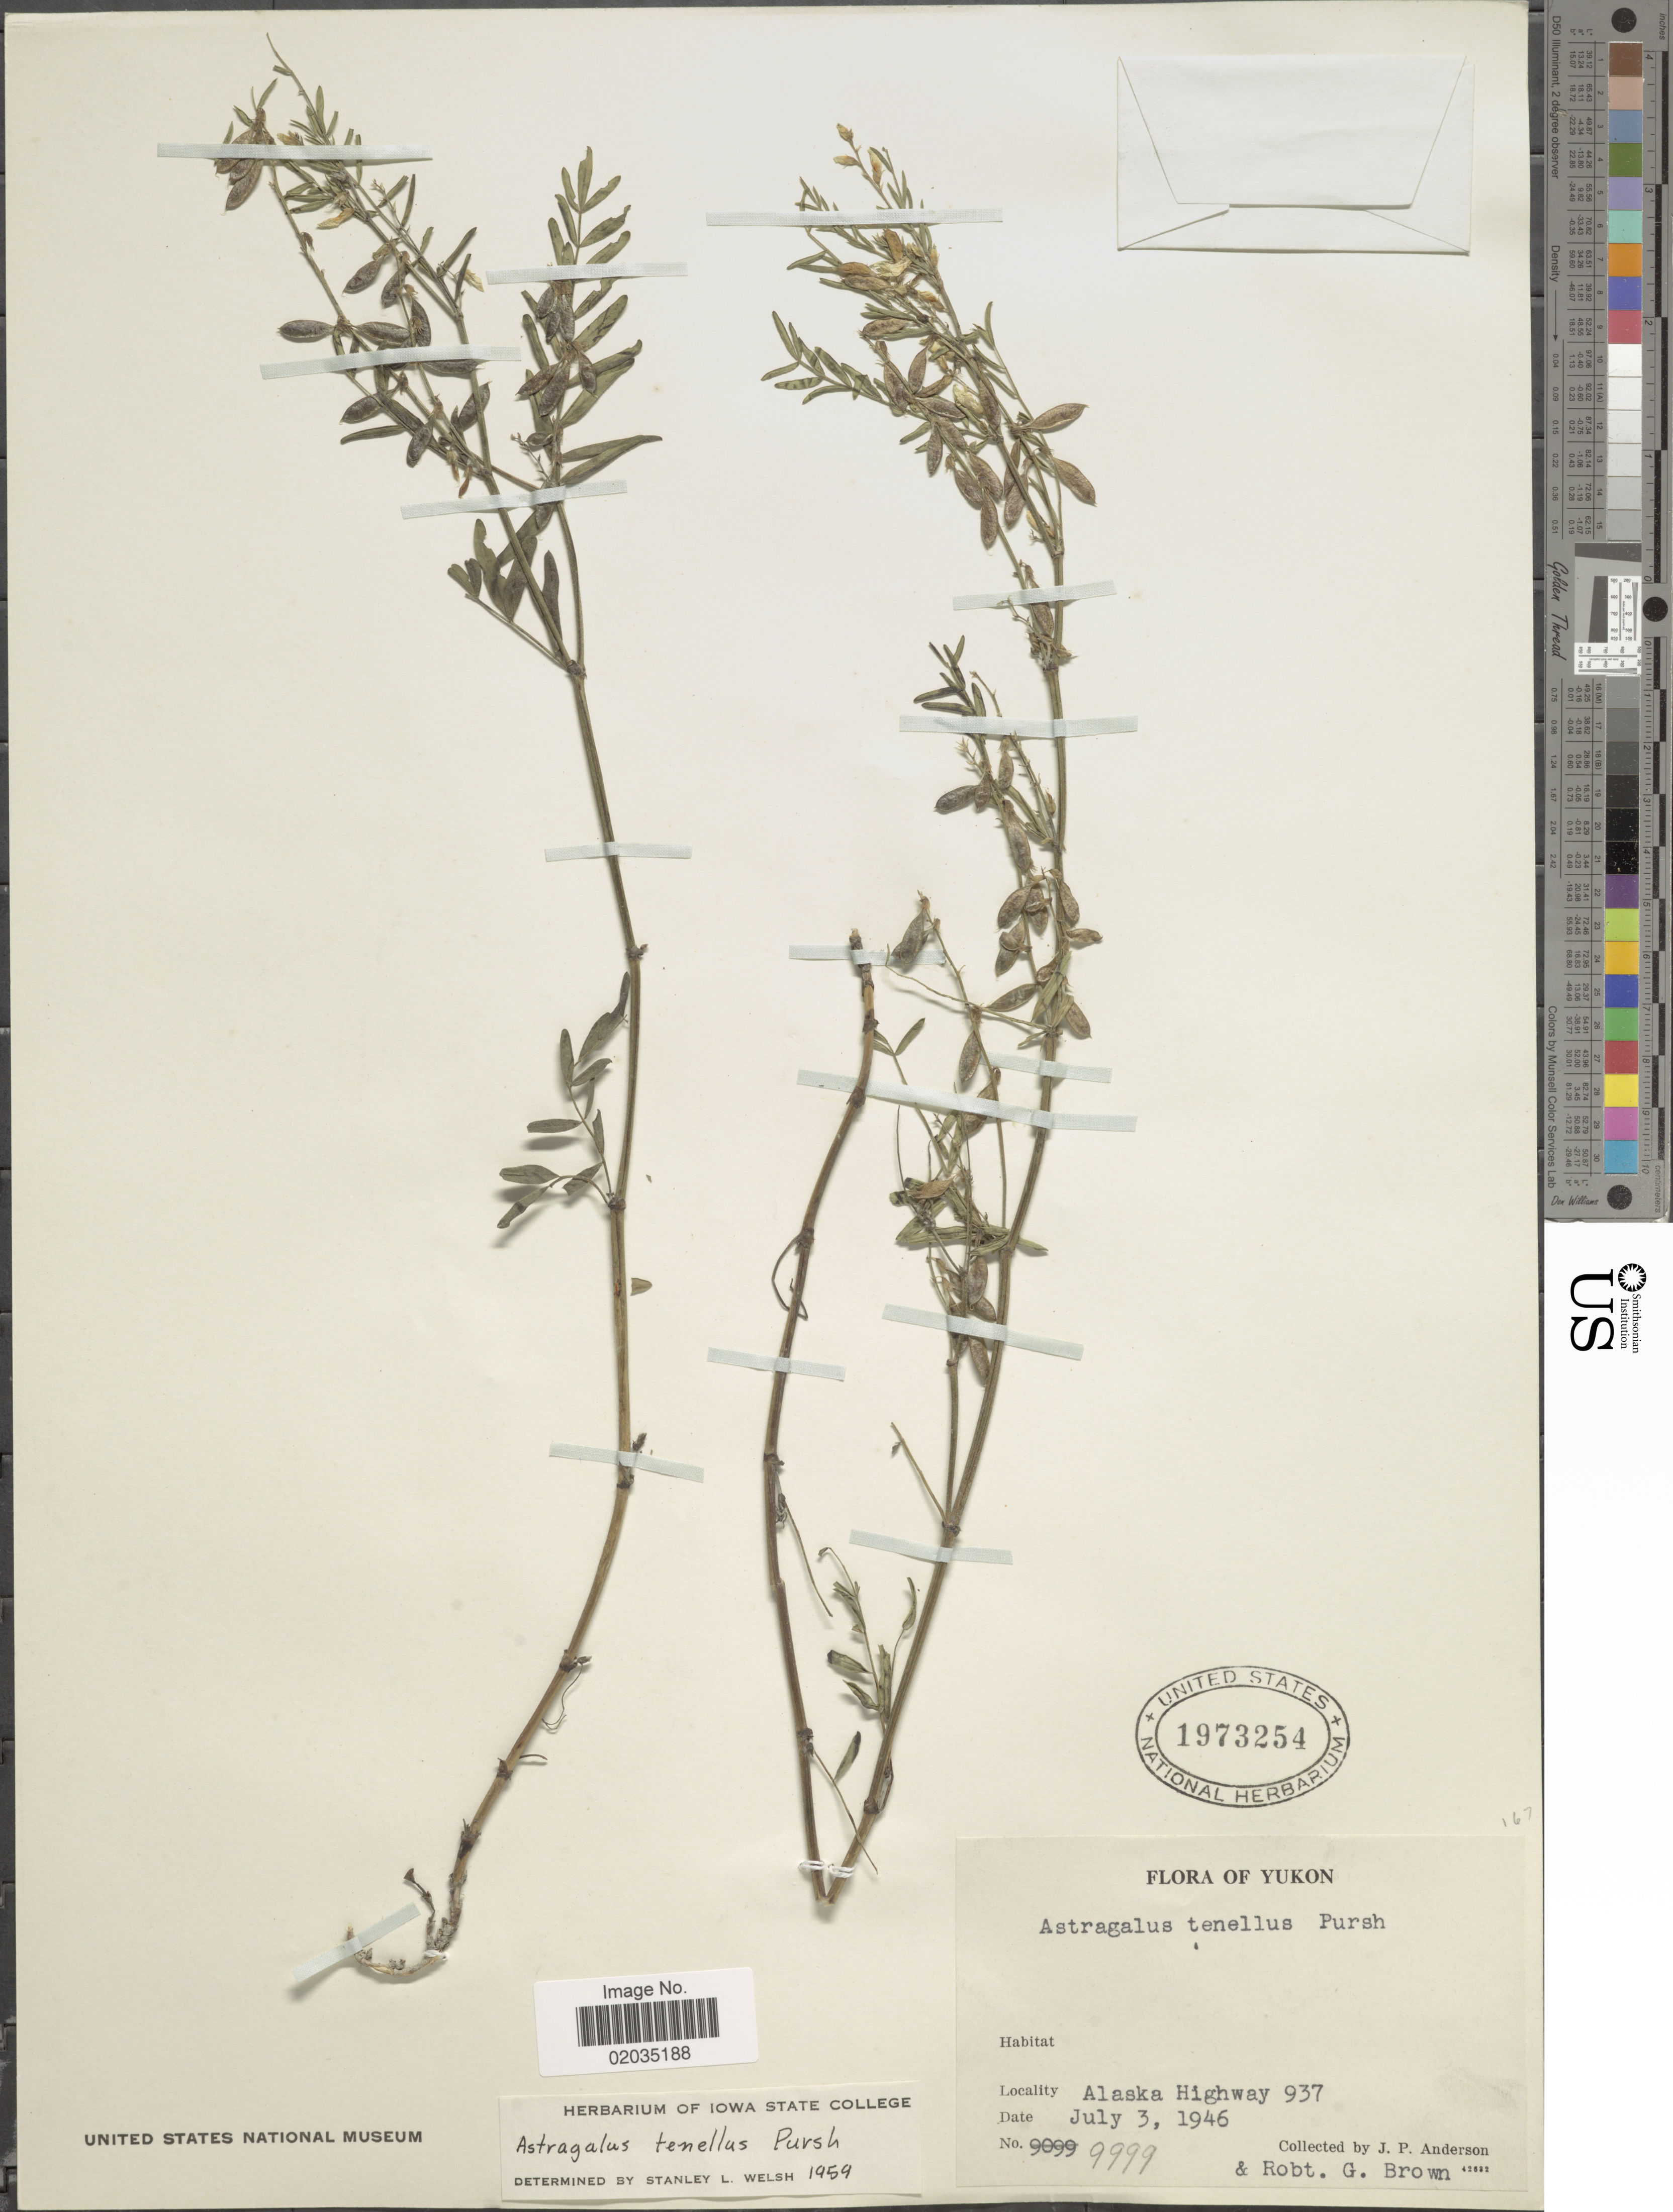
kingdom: Plantae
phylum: Tracheophyta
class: Magnoliopsida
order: Fabales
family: Fabaceae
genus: Astragalus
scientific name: Astragalus tenellus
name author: Pursh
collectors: J. P. Anderson & R. G. Brown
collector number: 9999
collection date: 1946-07-03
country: Canada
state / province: Yukon Territory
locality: Yukon, Alaska Highway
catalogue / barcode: US 1973254